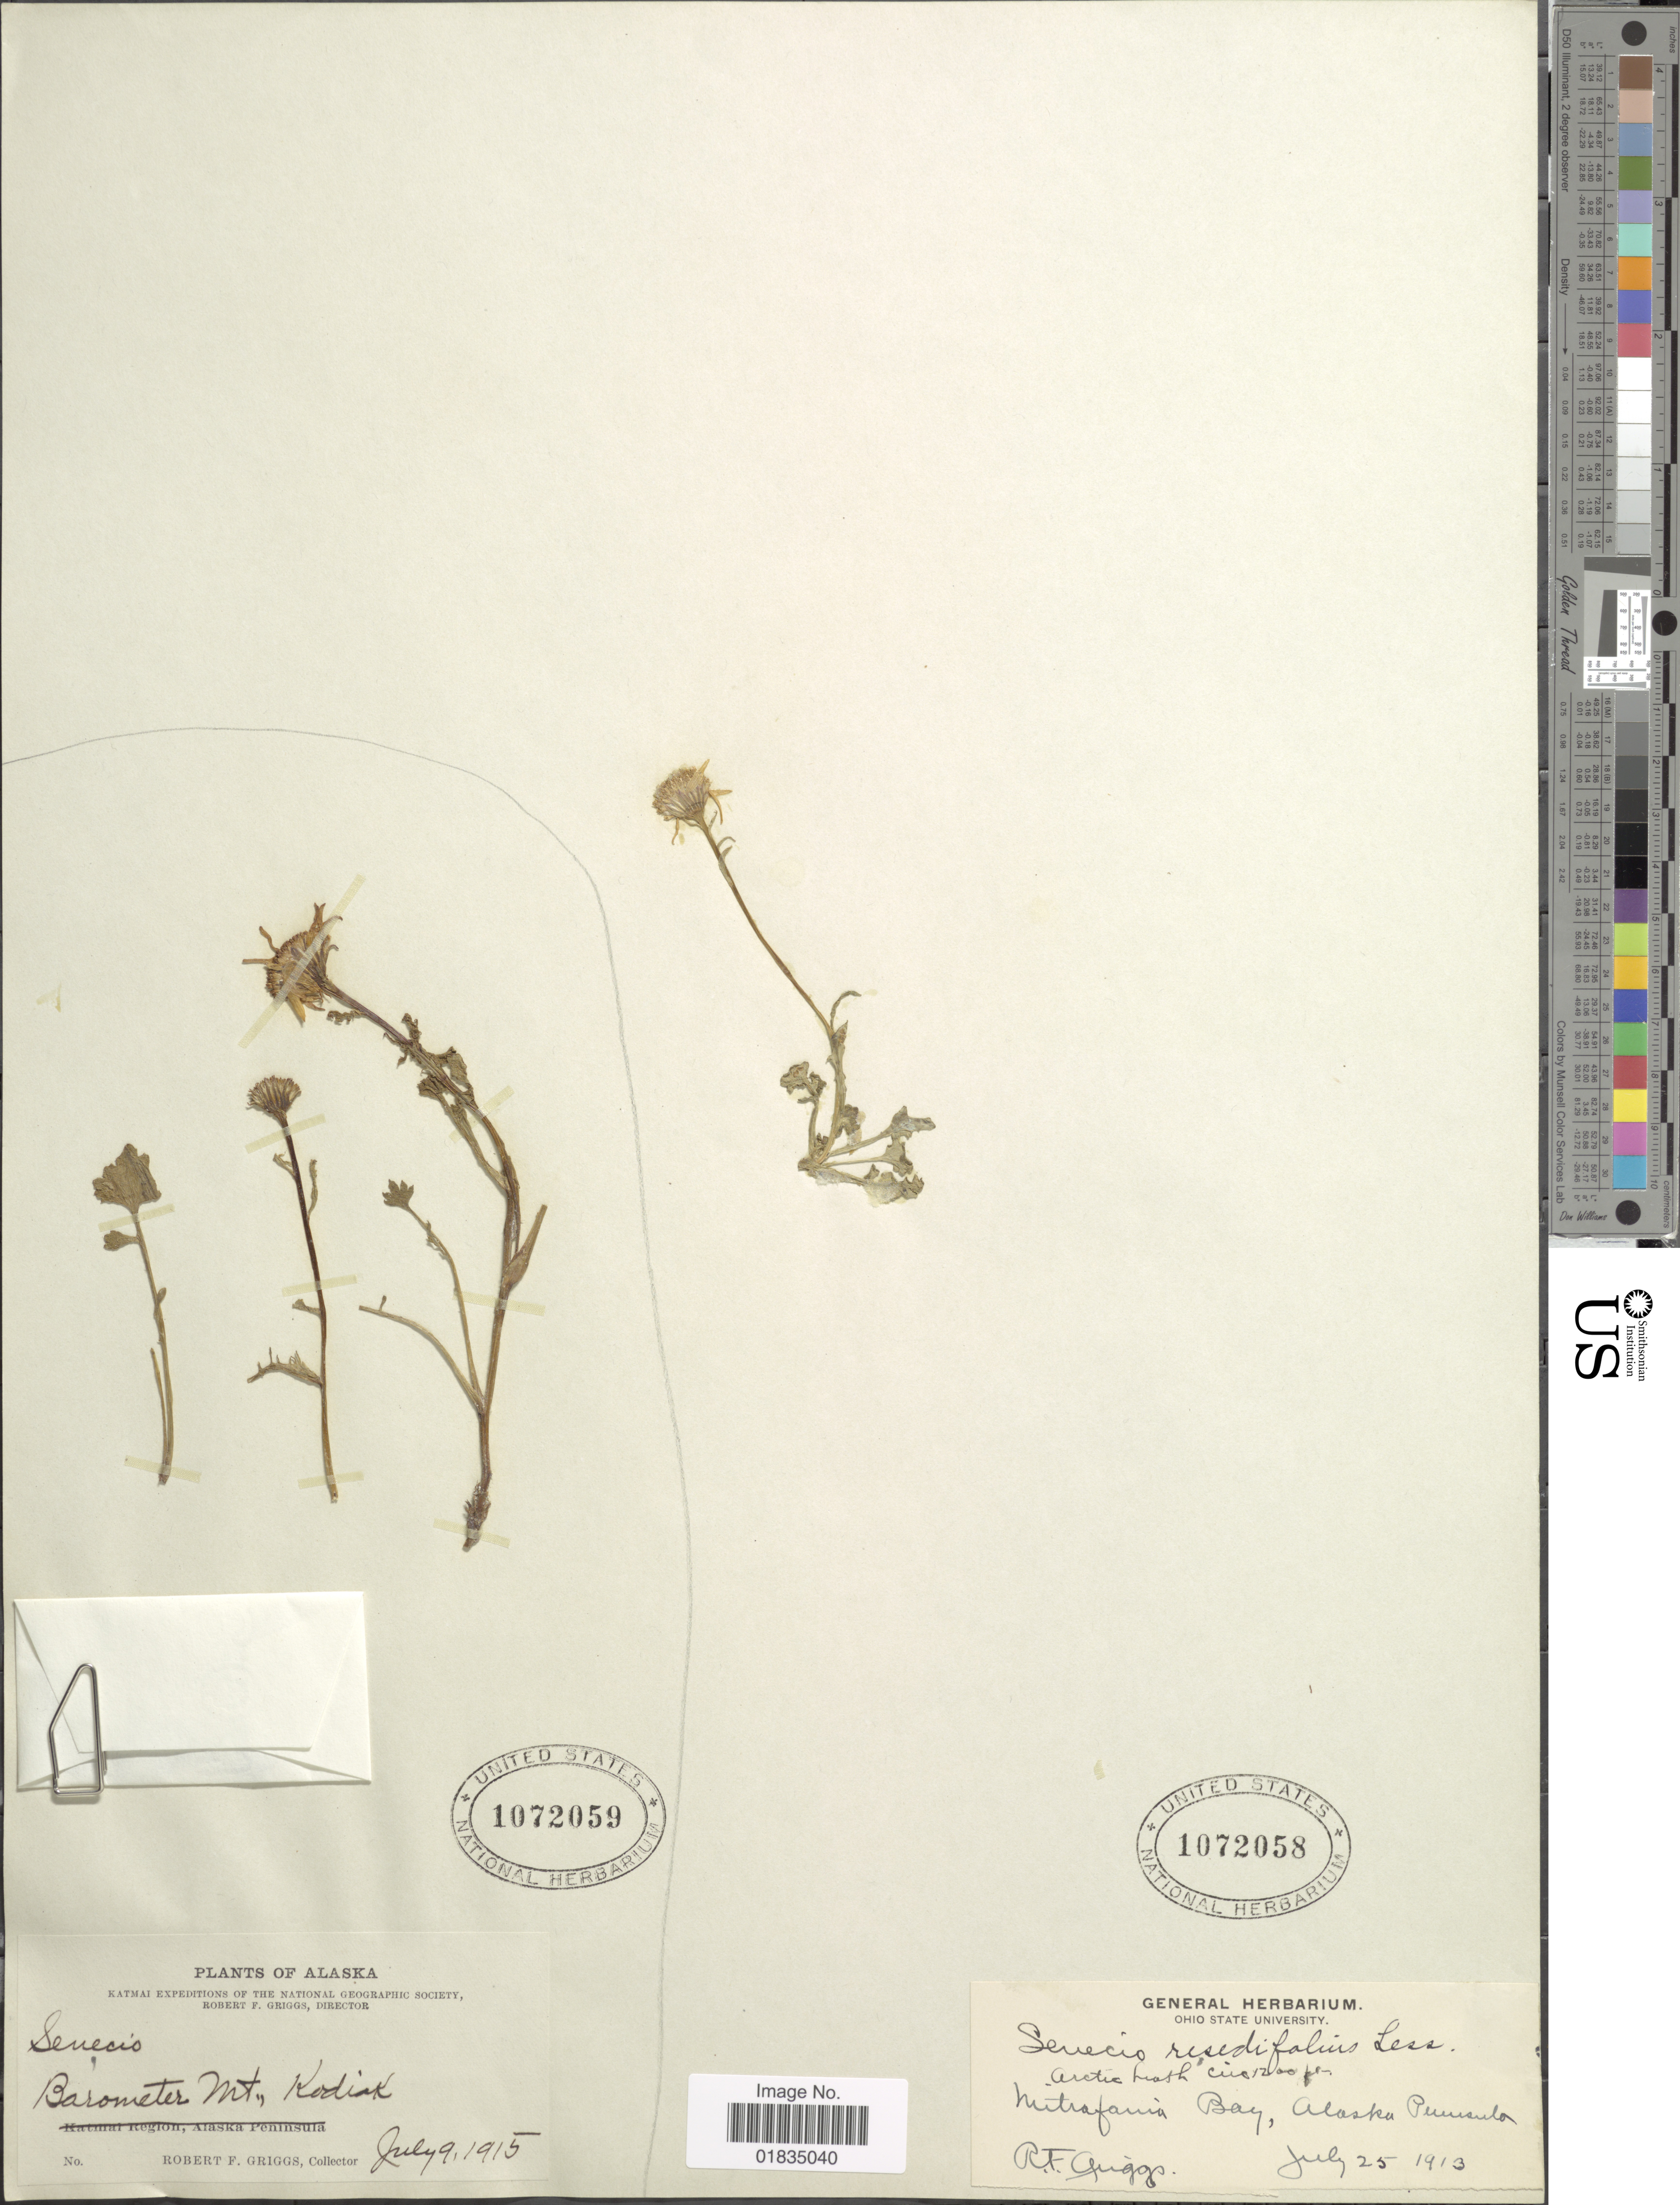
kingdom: Plantae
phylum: Tracheophyta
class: Magnoliopsida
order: Asterales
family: Asteraceae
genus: Packera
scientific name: Packera heterophylla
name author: (Fisch.) E. Wiebe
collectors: R. F. Griggs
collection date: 1913-07-25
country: United States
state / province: Alaska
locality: Mitrafania Bay, Alaska Peninsula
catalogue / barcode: US 1072058-2